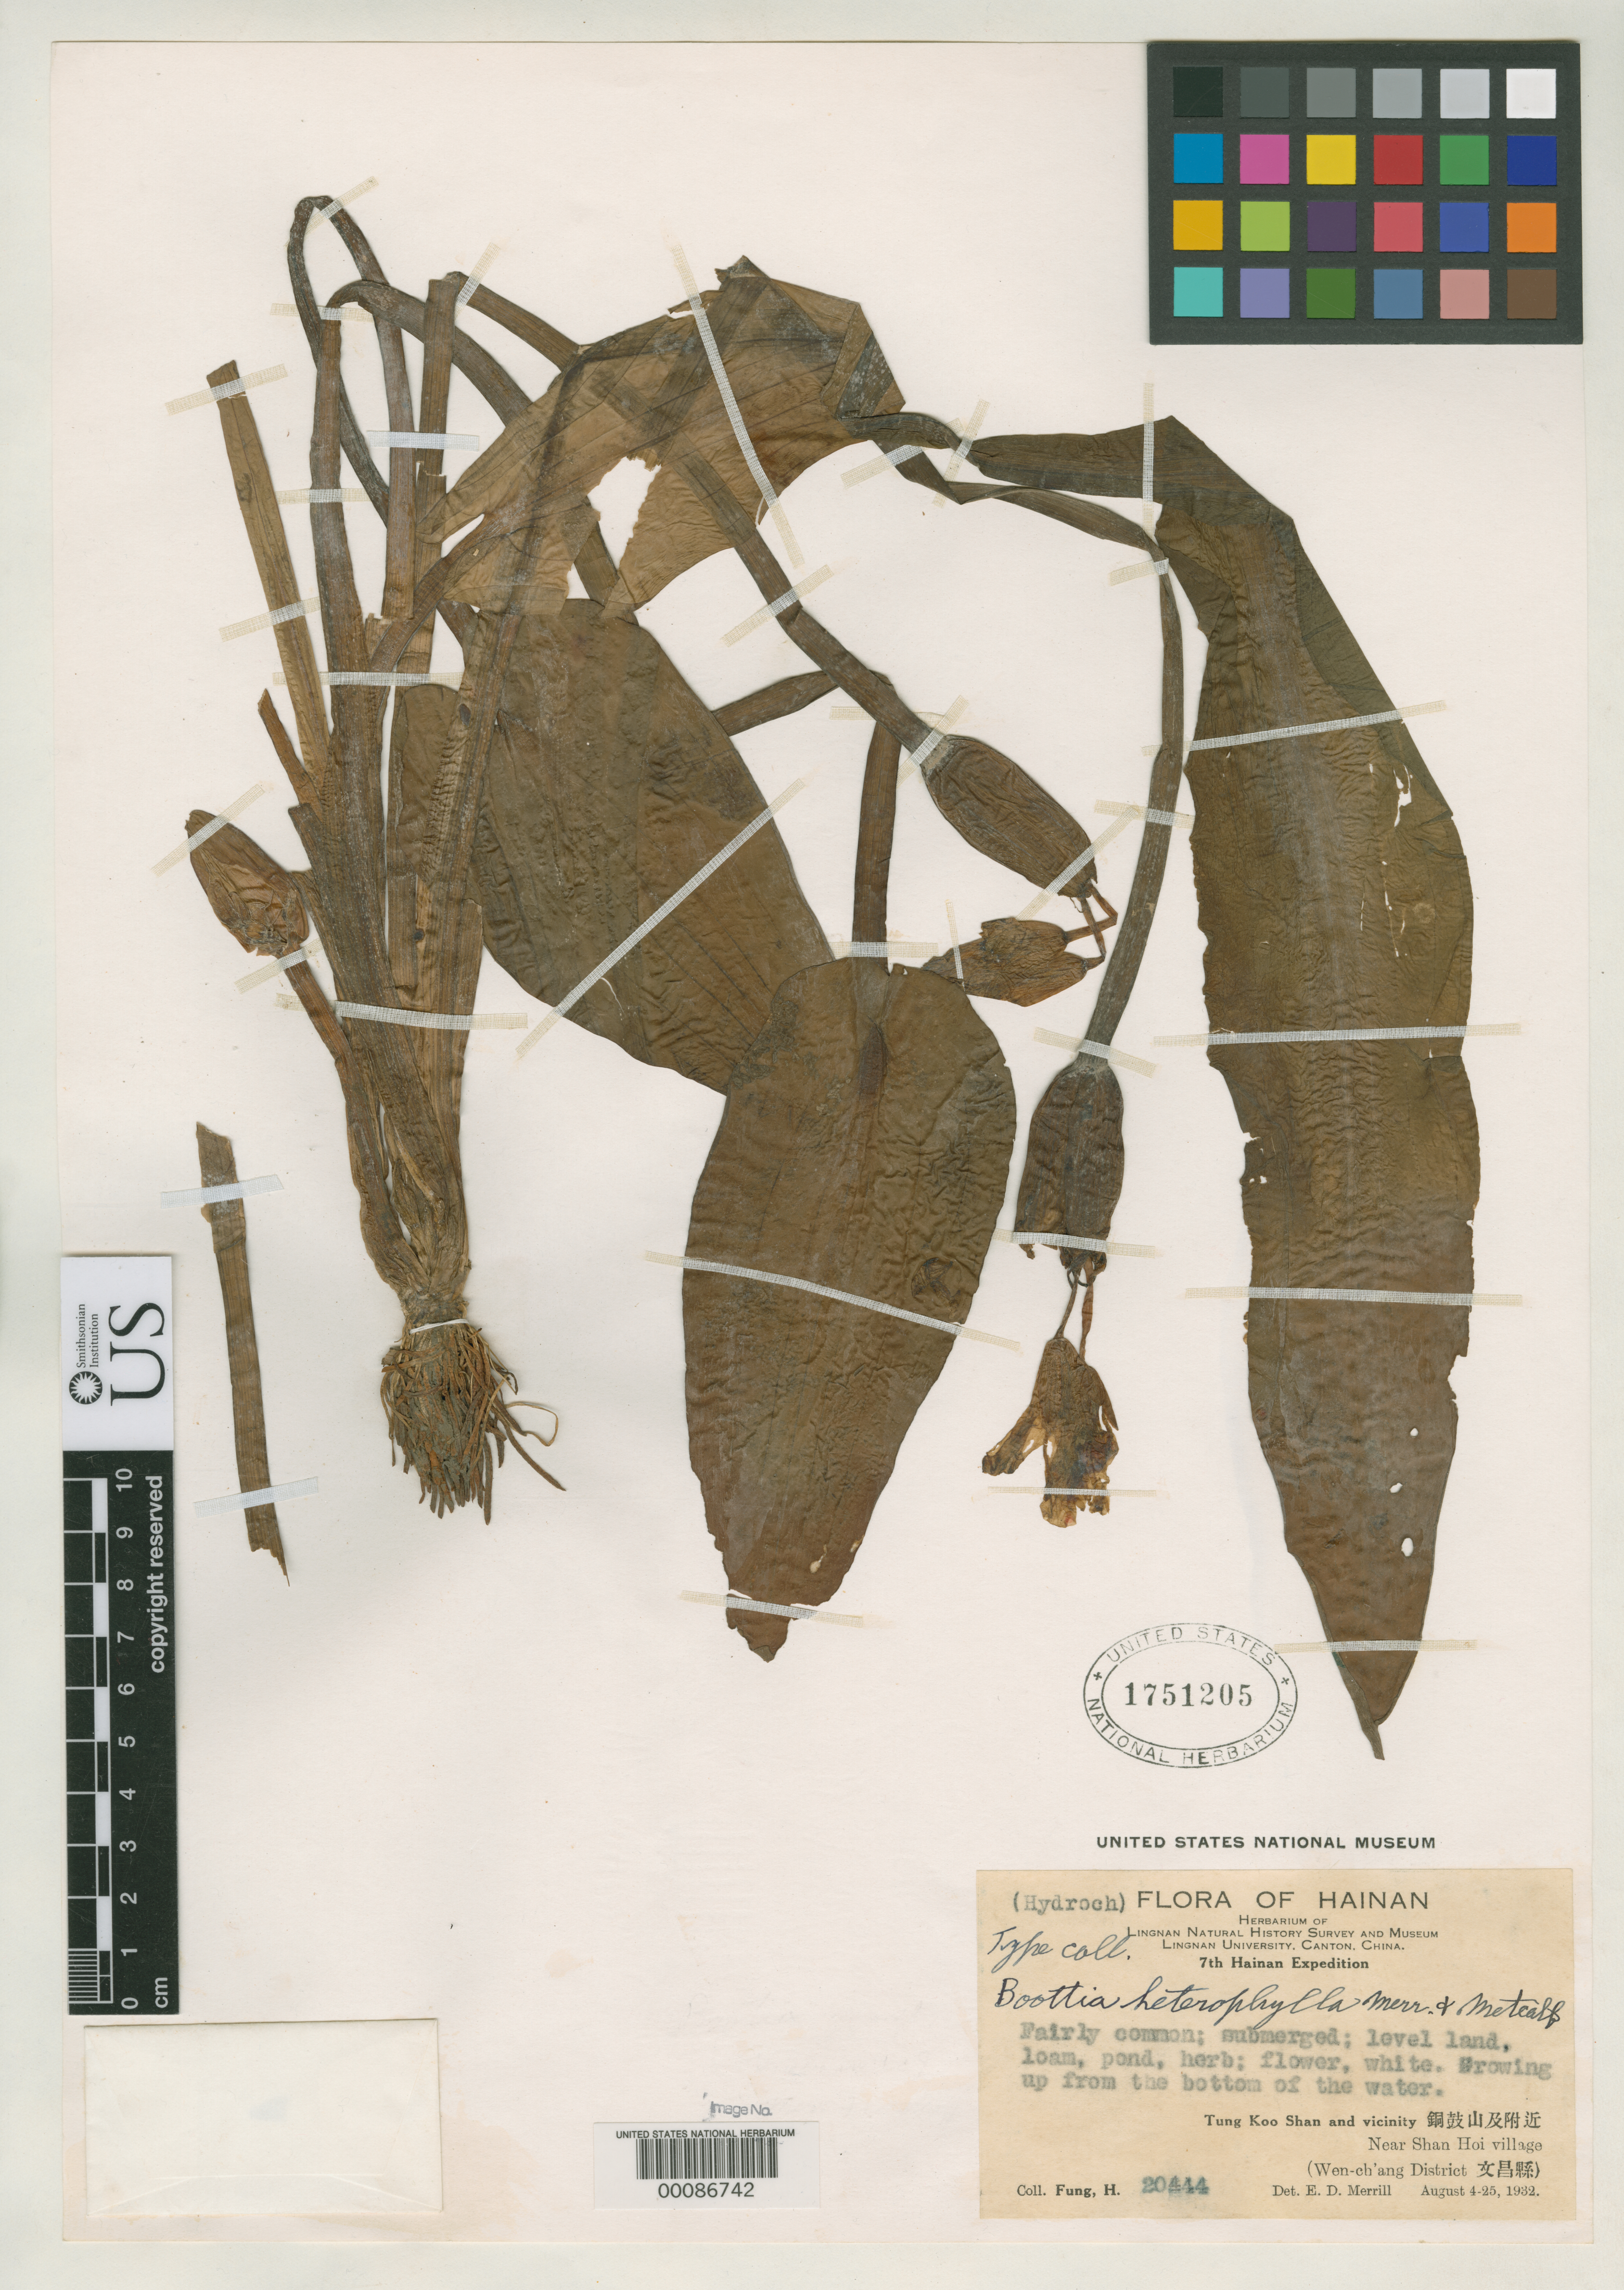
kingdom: Plantae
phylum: Tracheophyta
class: Liliopsida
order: Alismatales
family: Hydrocharitaceae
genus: Boottia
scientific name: Boottia heterophylla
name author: Merr. & F.P. Metcalf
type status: Isotype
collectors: H. L. Fung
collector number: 20444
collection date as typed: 03 Aug 1932 to 25 Aug 1932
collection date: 1932-08-03/1932-08-25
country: China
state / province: Hainan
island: Hainan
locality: Tungkao Shan & vicinity, near Shan Hoi village, We-ch' dist.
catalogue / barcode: US 1751205